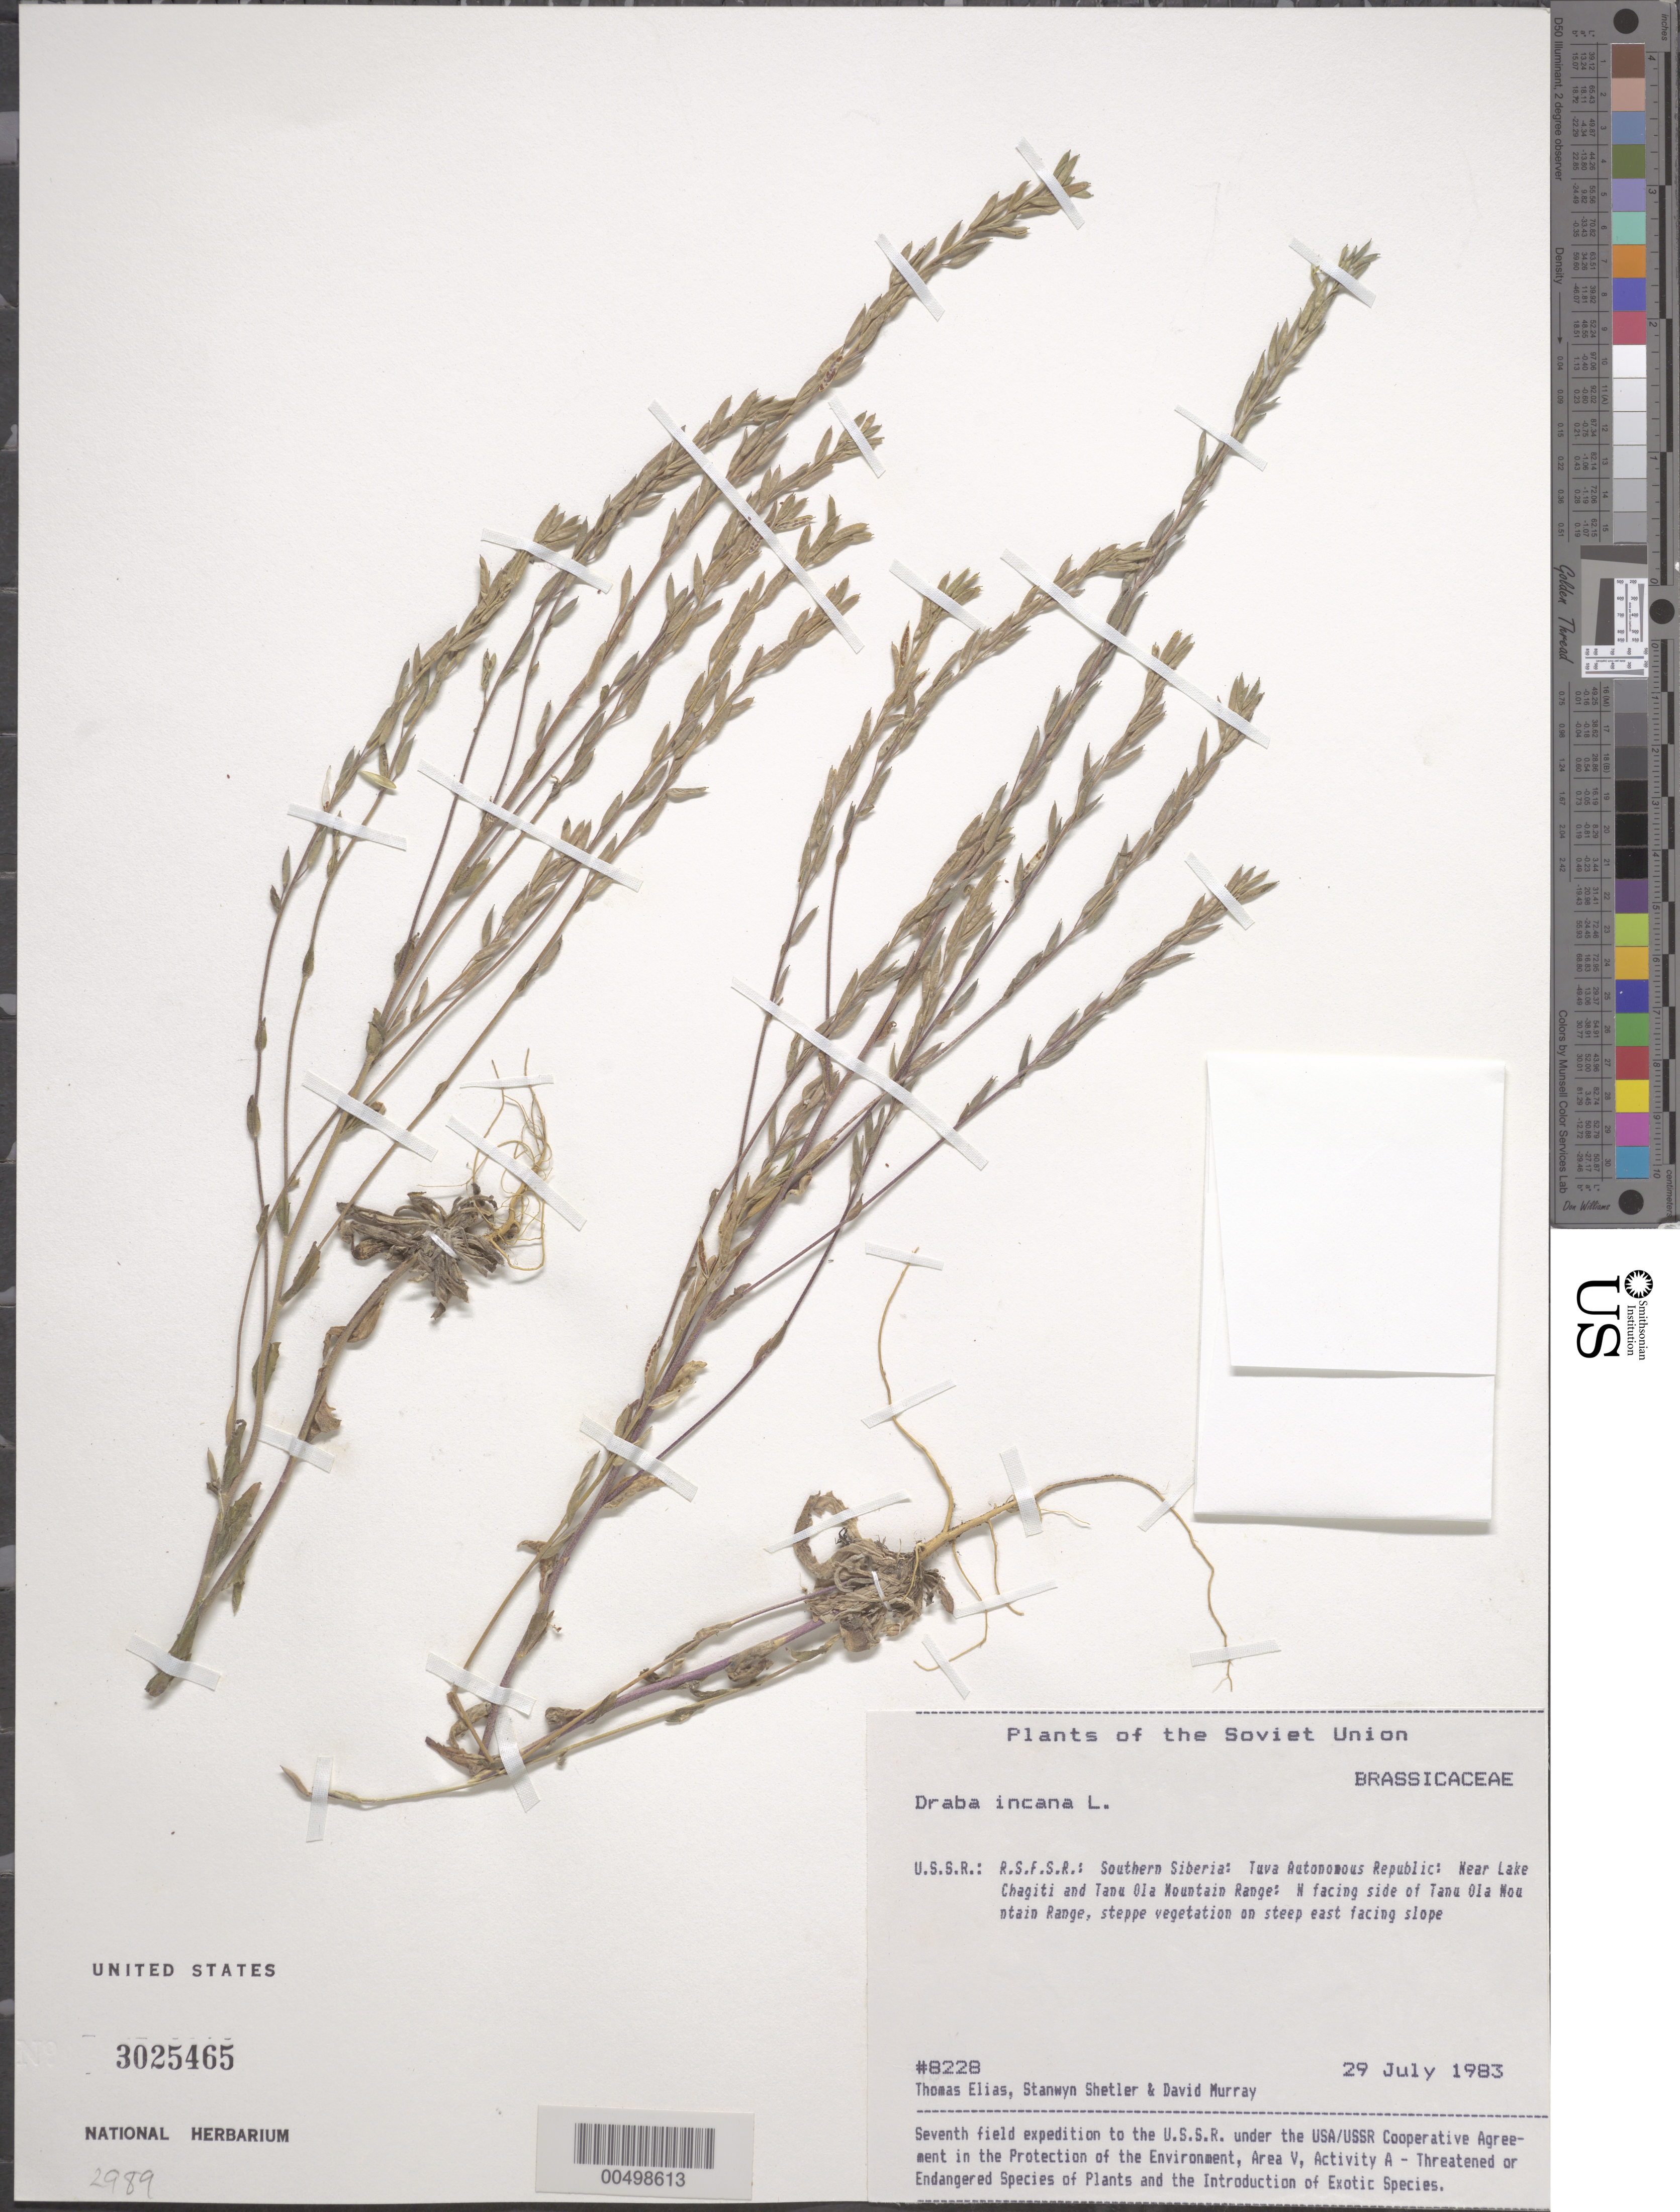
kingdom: Plantae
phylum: Tracheophyta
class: Magnoliopsida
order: Brassicales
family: Brassicaceae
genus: Draba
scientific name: Draba incana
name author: L.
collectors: T. Elias, S. Shetler & D. F. Murray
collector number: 8228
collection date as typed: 29 Jul 1983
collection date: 1983-07-29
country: Russian Federation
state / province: Tuva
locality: near Lake Chagitai and Tannu-Ola Mountain Range, N-Facing side of Tannu-Ola Mountain Range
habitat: steppe vegetation on steep east-facing slope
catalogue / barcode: US 3025465